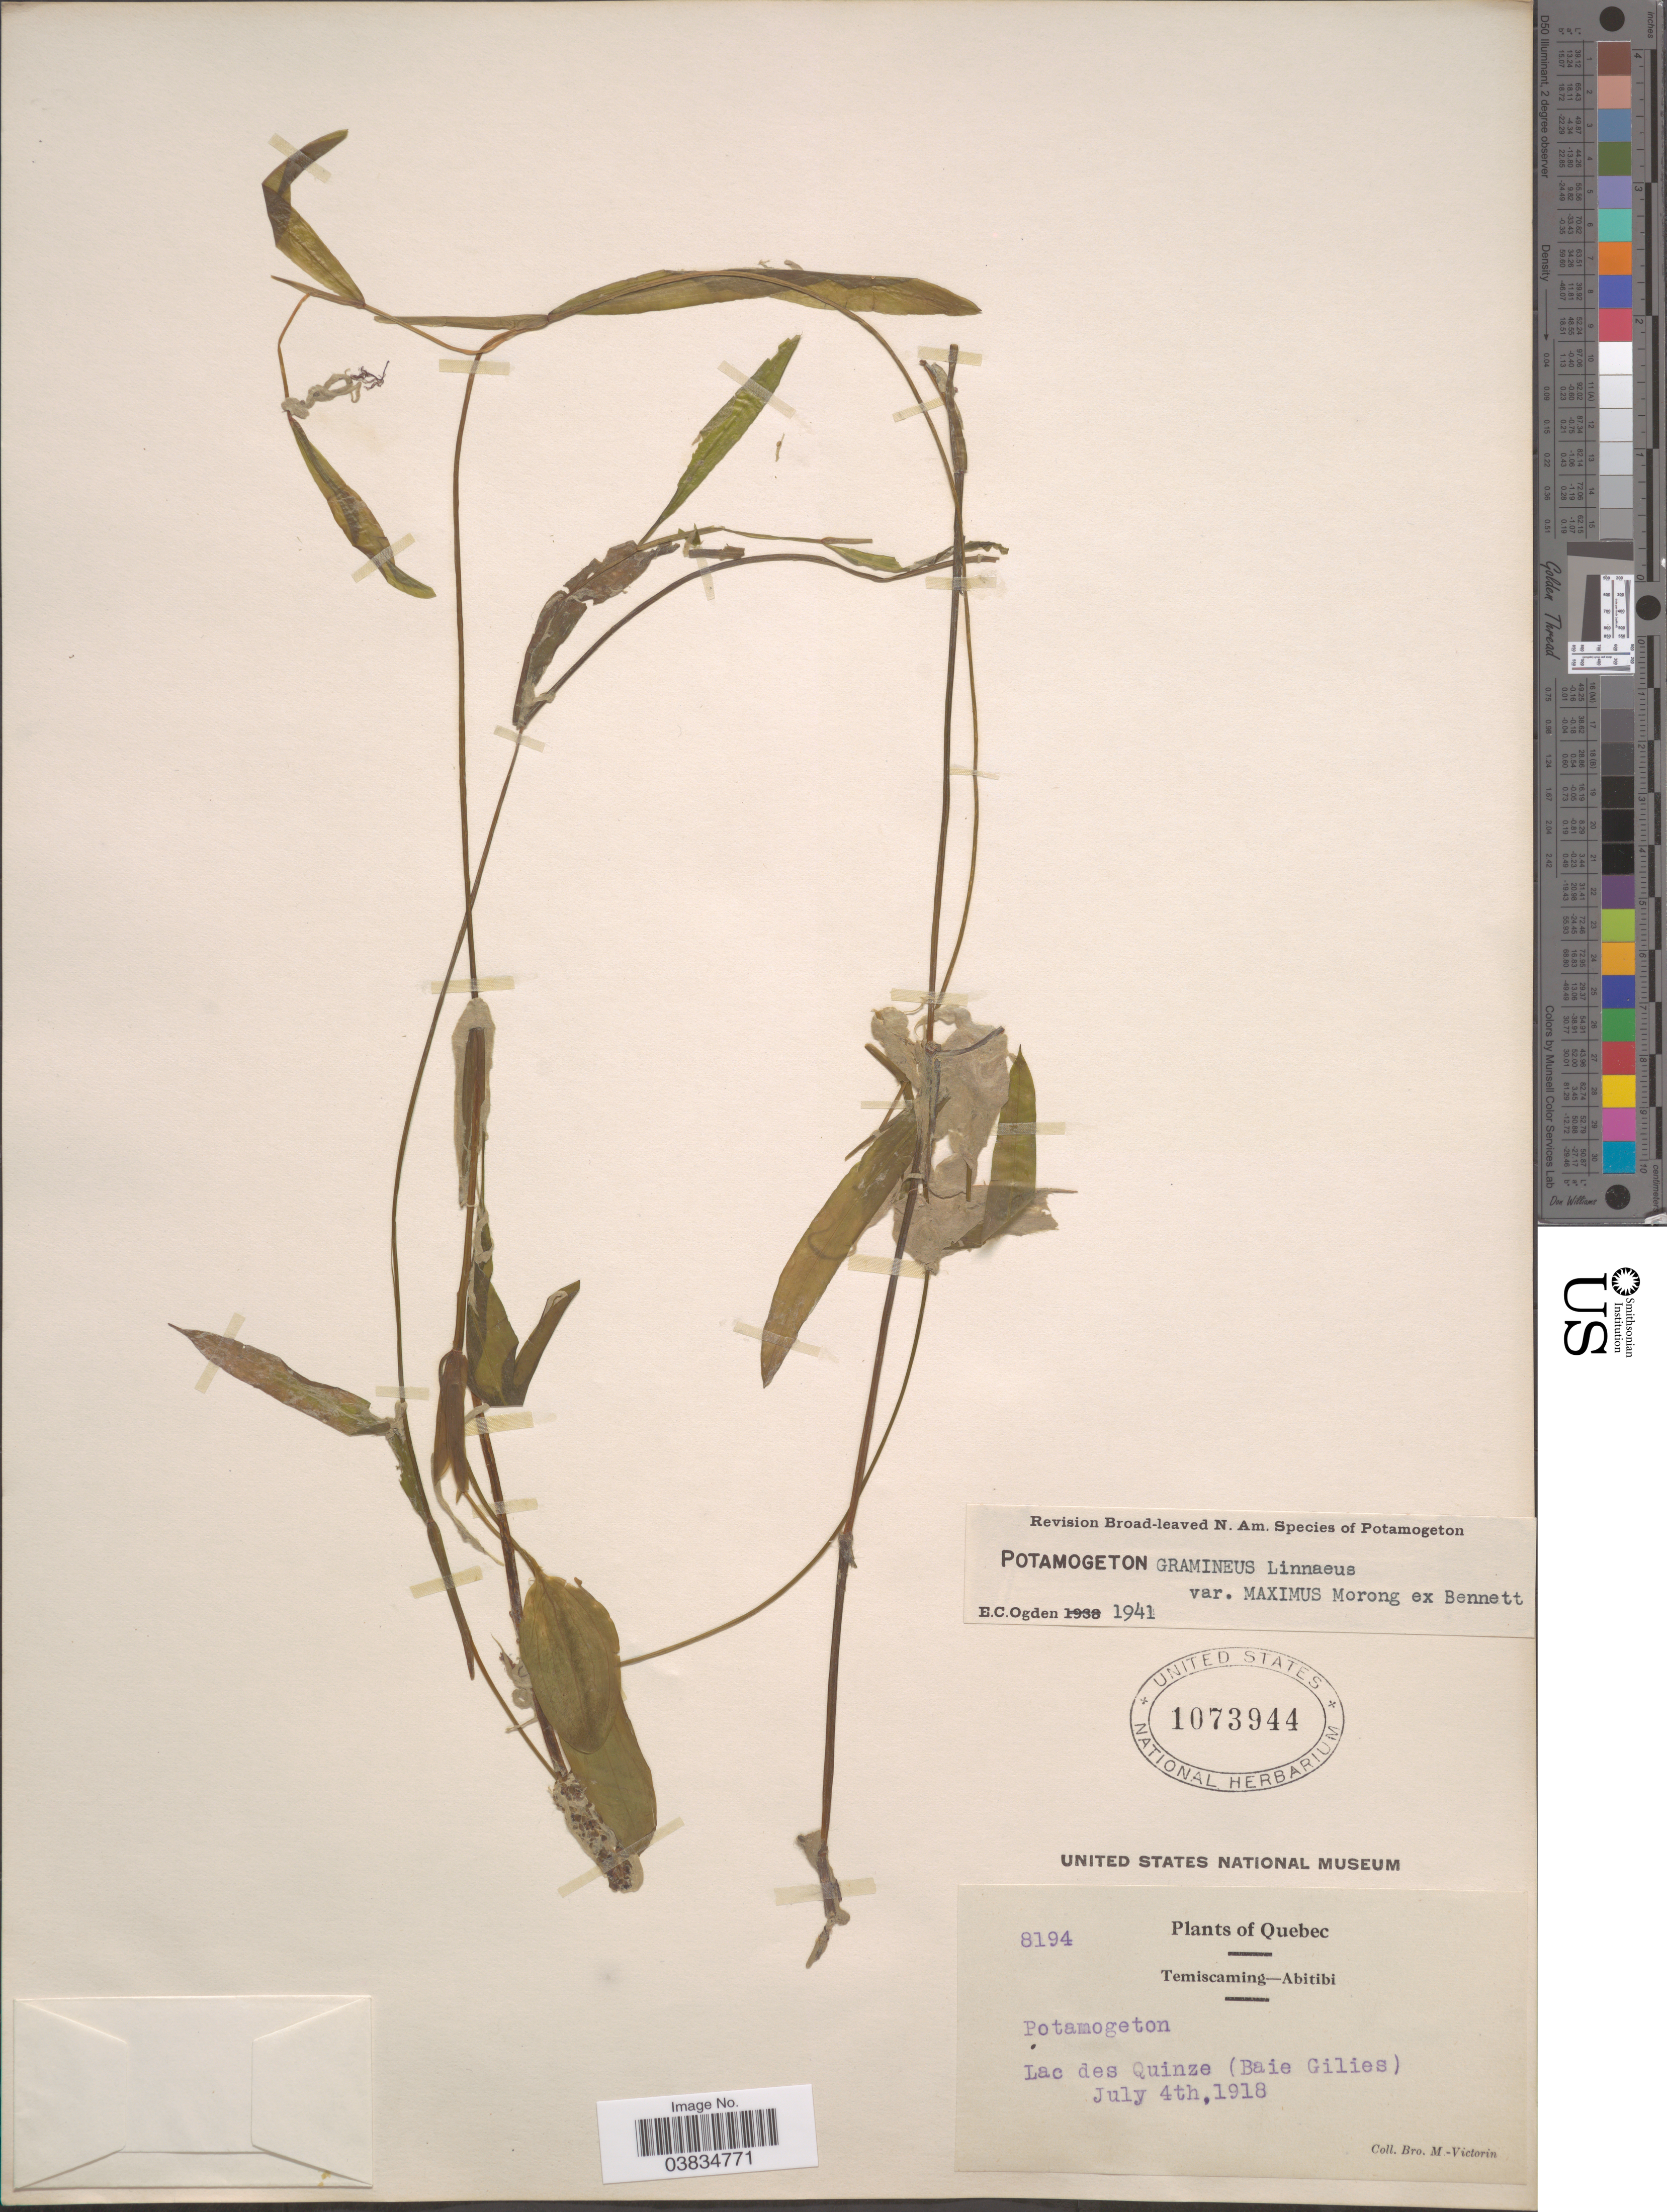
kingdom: Plantae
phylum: Tracheophyta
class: Liliopsida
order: Alismatales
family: Potamogetonaceae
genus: Potamogeton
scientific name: Potamogeton gramineus var. maximus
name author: Morong ex A. Benn.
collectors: Fr. Marie-Victorin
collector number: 8194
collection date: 1918-07-04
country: Canada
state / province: Quebec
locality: Temiscaming-Abitibi. Lac des Quinze (Baie Gilies).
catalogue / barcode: US 1073944